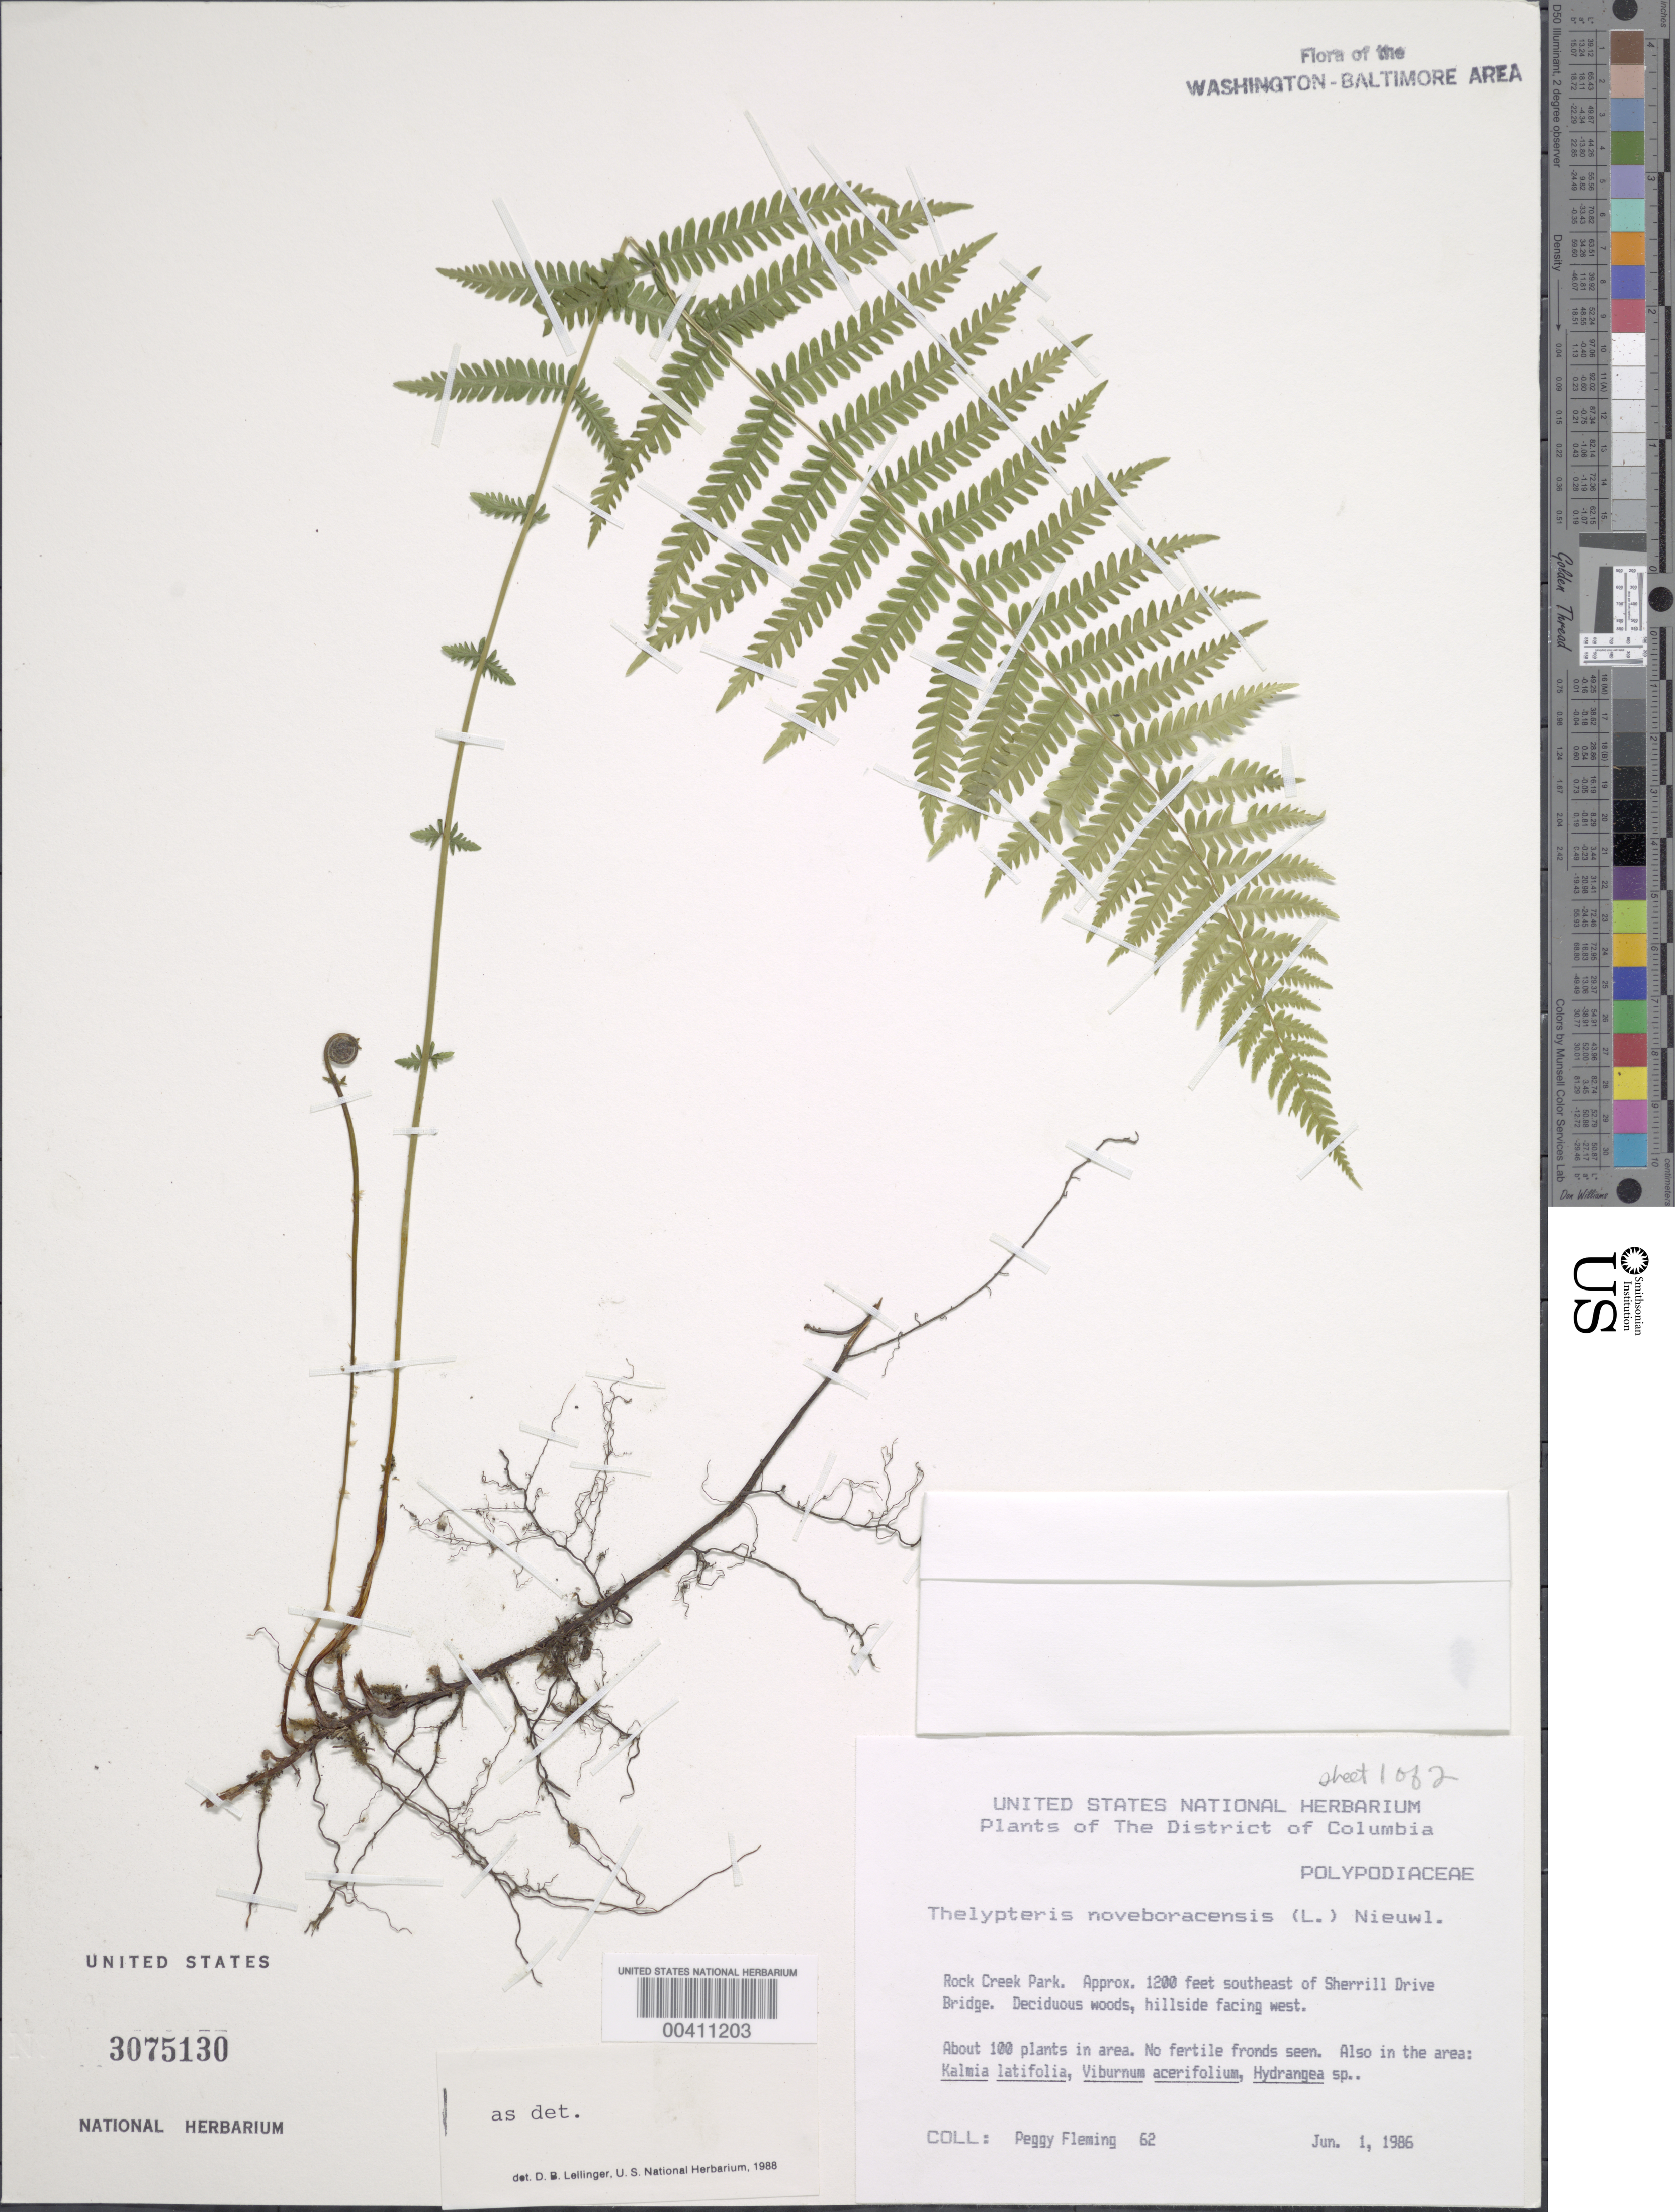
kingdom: Plantae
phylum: Tracheophyta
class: Polypodiopsida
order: Polypodiales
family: Thelypteridaceae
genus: Parathelypteris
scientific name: Parathelypteris noveboracensis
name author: (L.) Ching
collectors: P. Fleming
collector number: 62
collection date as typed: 01 Jun 1986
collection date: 1986-06-01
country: United States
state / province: District of Columbia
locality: Rock Creek Park, SE of Sherrill Dr Bridge Rock Creek Park and vicinity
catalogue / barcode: US 3075130